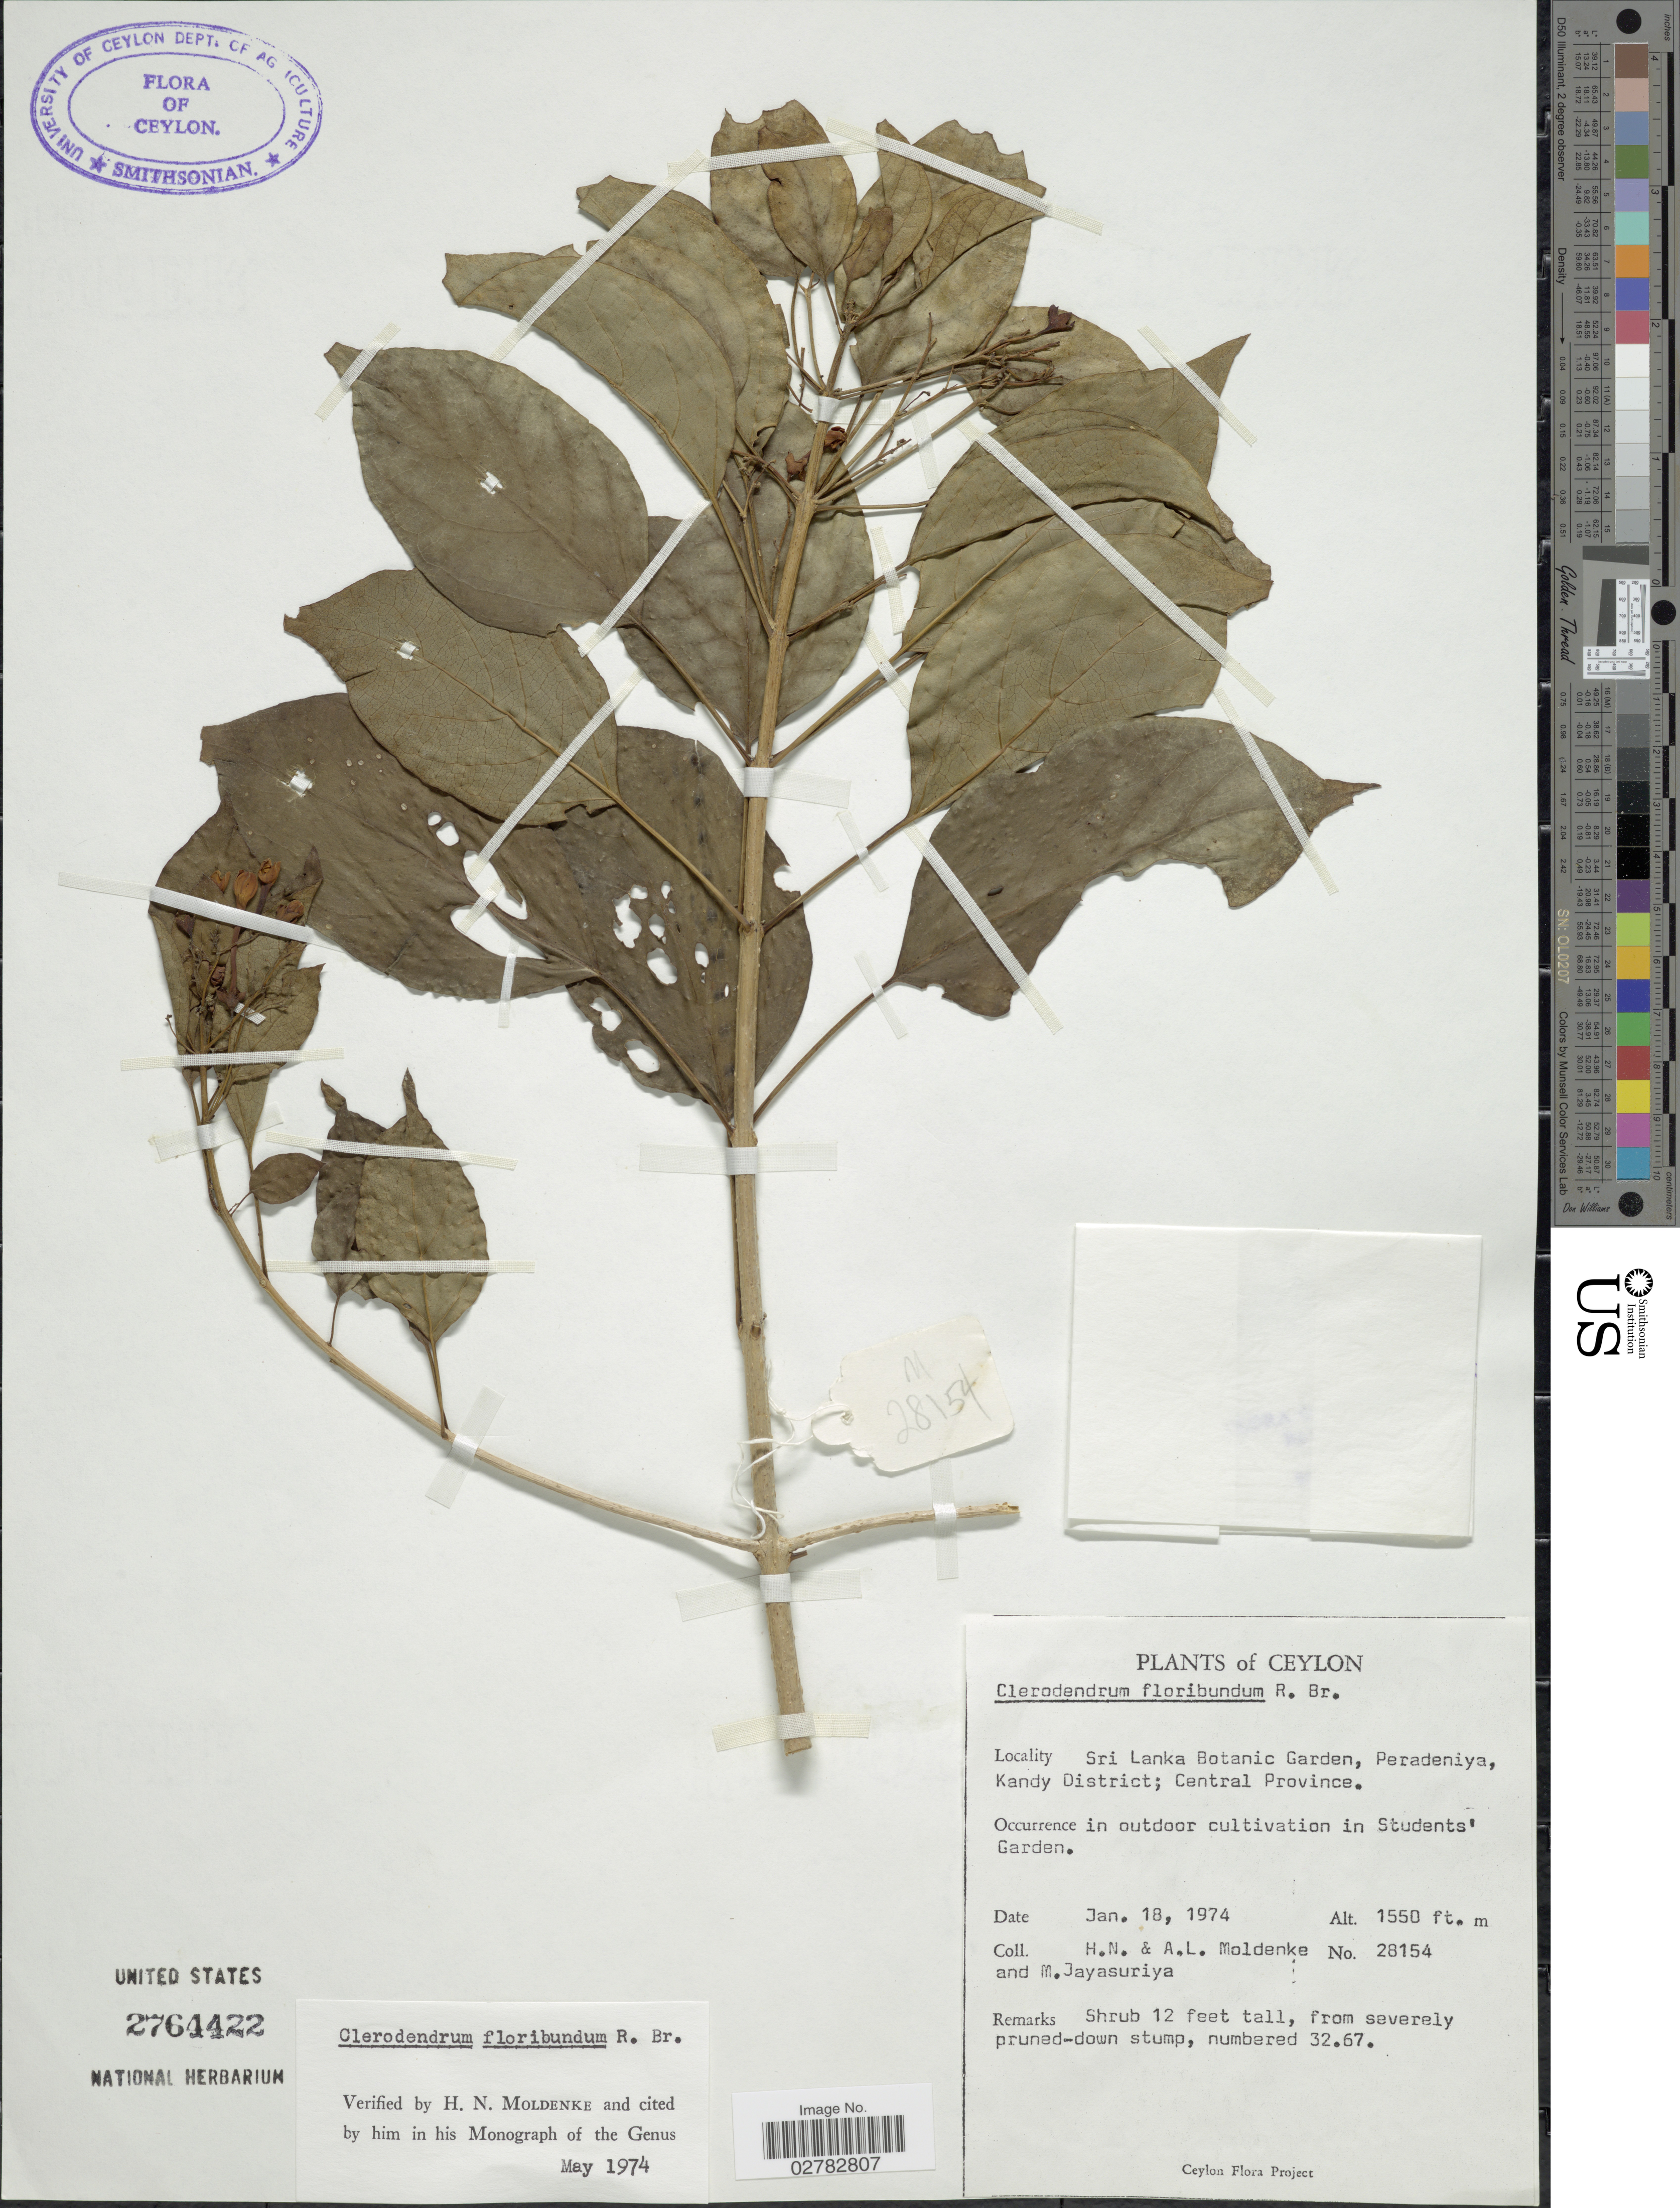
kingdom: Plantae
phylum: Tracheophyta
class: Magnoliopsida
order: Lamiales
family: Lamiaceae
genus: Clerodendrum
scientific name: Clerodendrum floribundum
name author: R. Br.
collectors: H. N. Moldenke, A. L. Moldenke & M. Jayasuriya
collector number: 28154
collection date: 1974-01-18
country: Sri Lanka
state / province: Central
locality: Ceylon. Sri Lanka Botanic Garden, Peradeniya Kandy District. In Students' Garden.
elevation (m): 472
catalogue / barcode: US 2764422